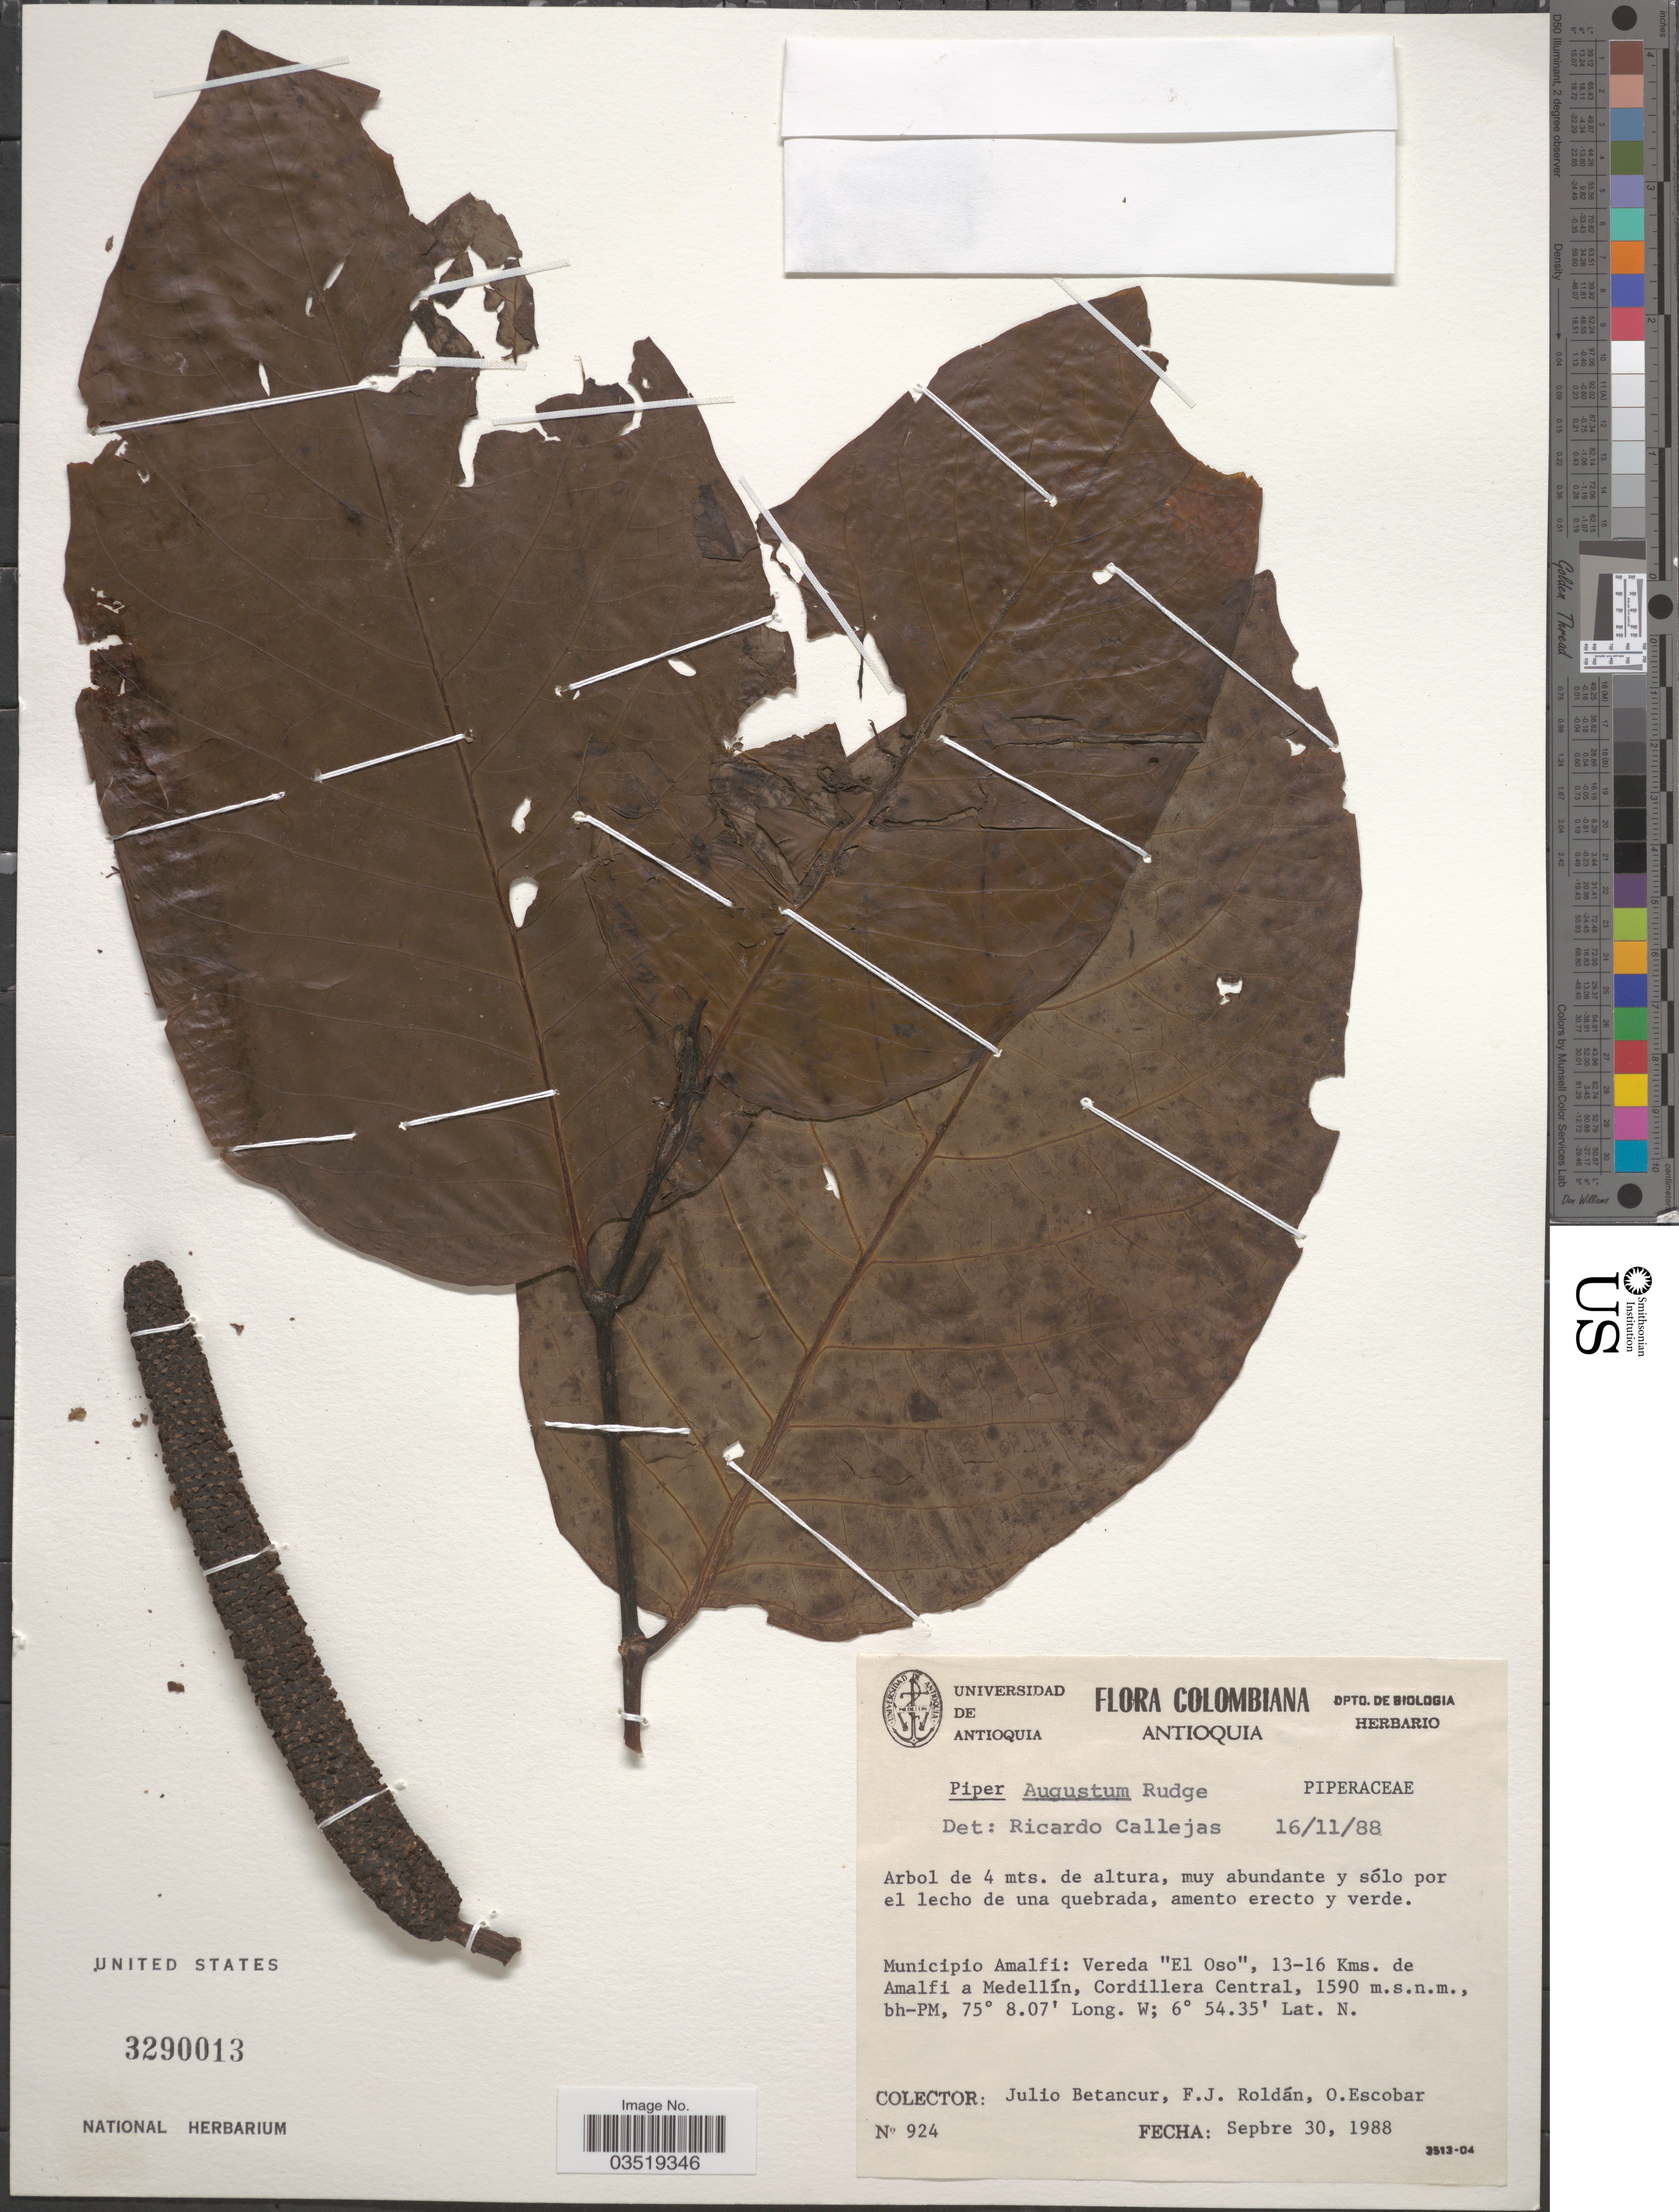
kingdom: Plantae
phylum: Tracheophyta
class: Magnoliopsida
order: Piperales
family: Piperaceae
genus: Piper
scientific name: Piper augustum var. augustum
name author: Rudge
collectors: J. Betancur, F. J. Roldán & O. Escobar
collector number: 924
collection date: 1988-09-30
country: Colombia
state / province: Antioquia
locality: Municipio Amalfi: Vereda 'El Oso', 13-16 Kms. de Amalfi a Medellín, Cordillera Central.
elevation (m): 1590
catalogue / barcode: US 3290013